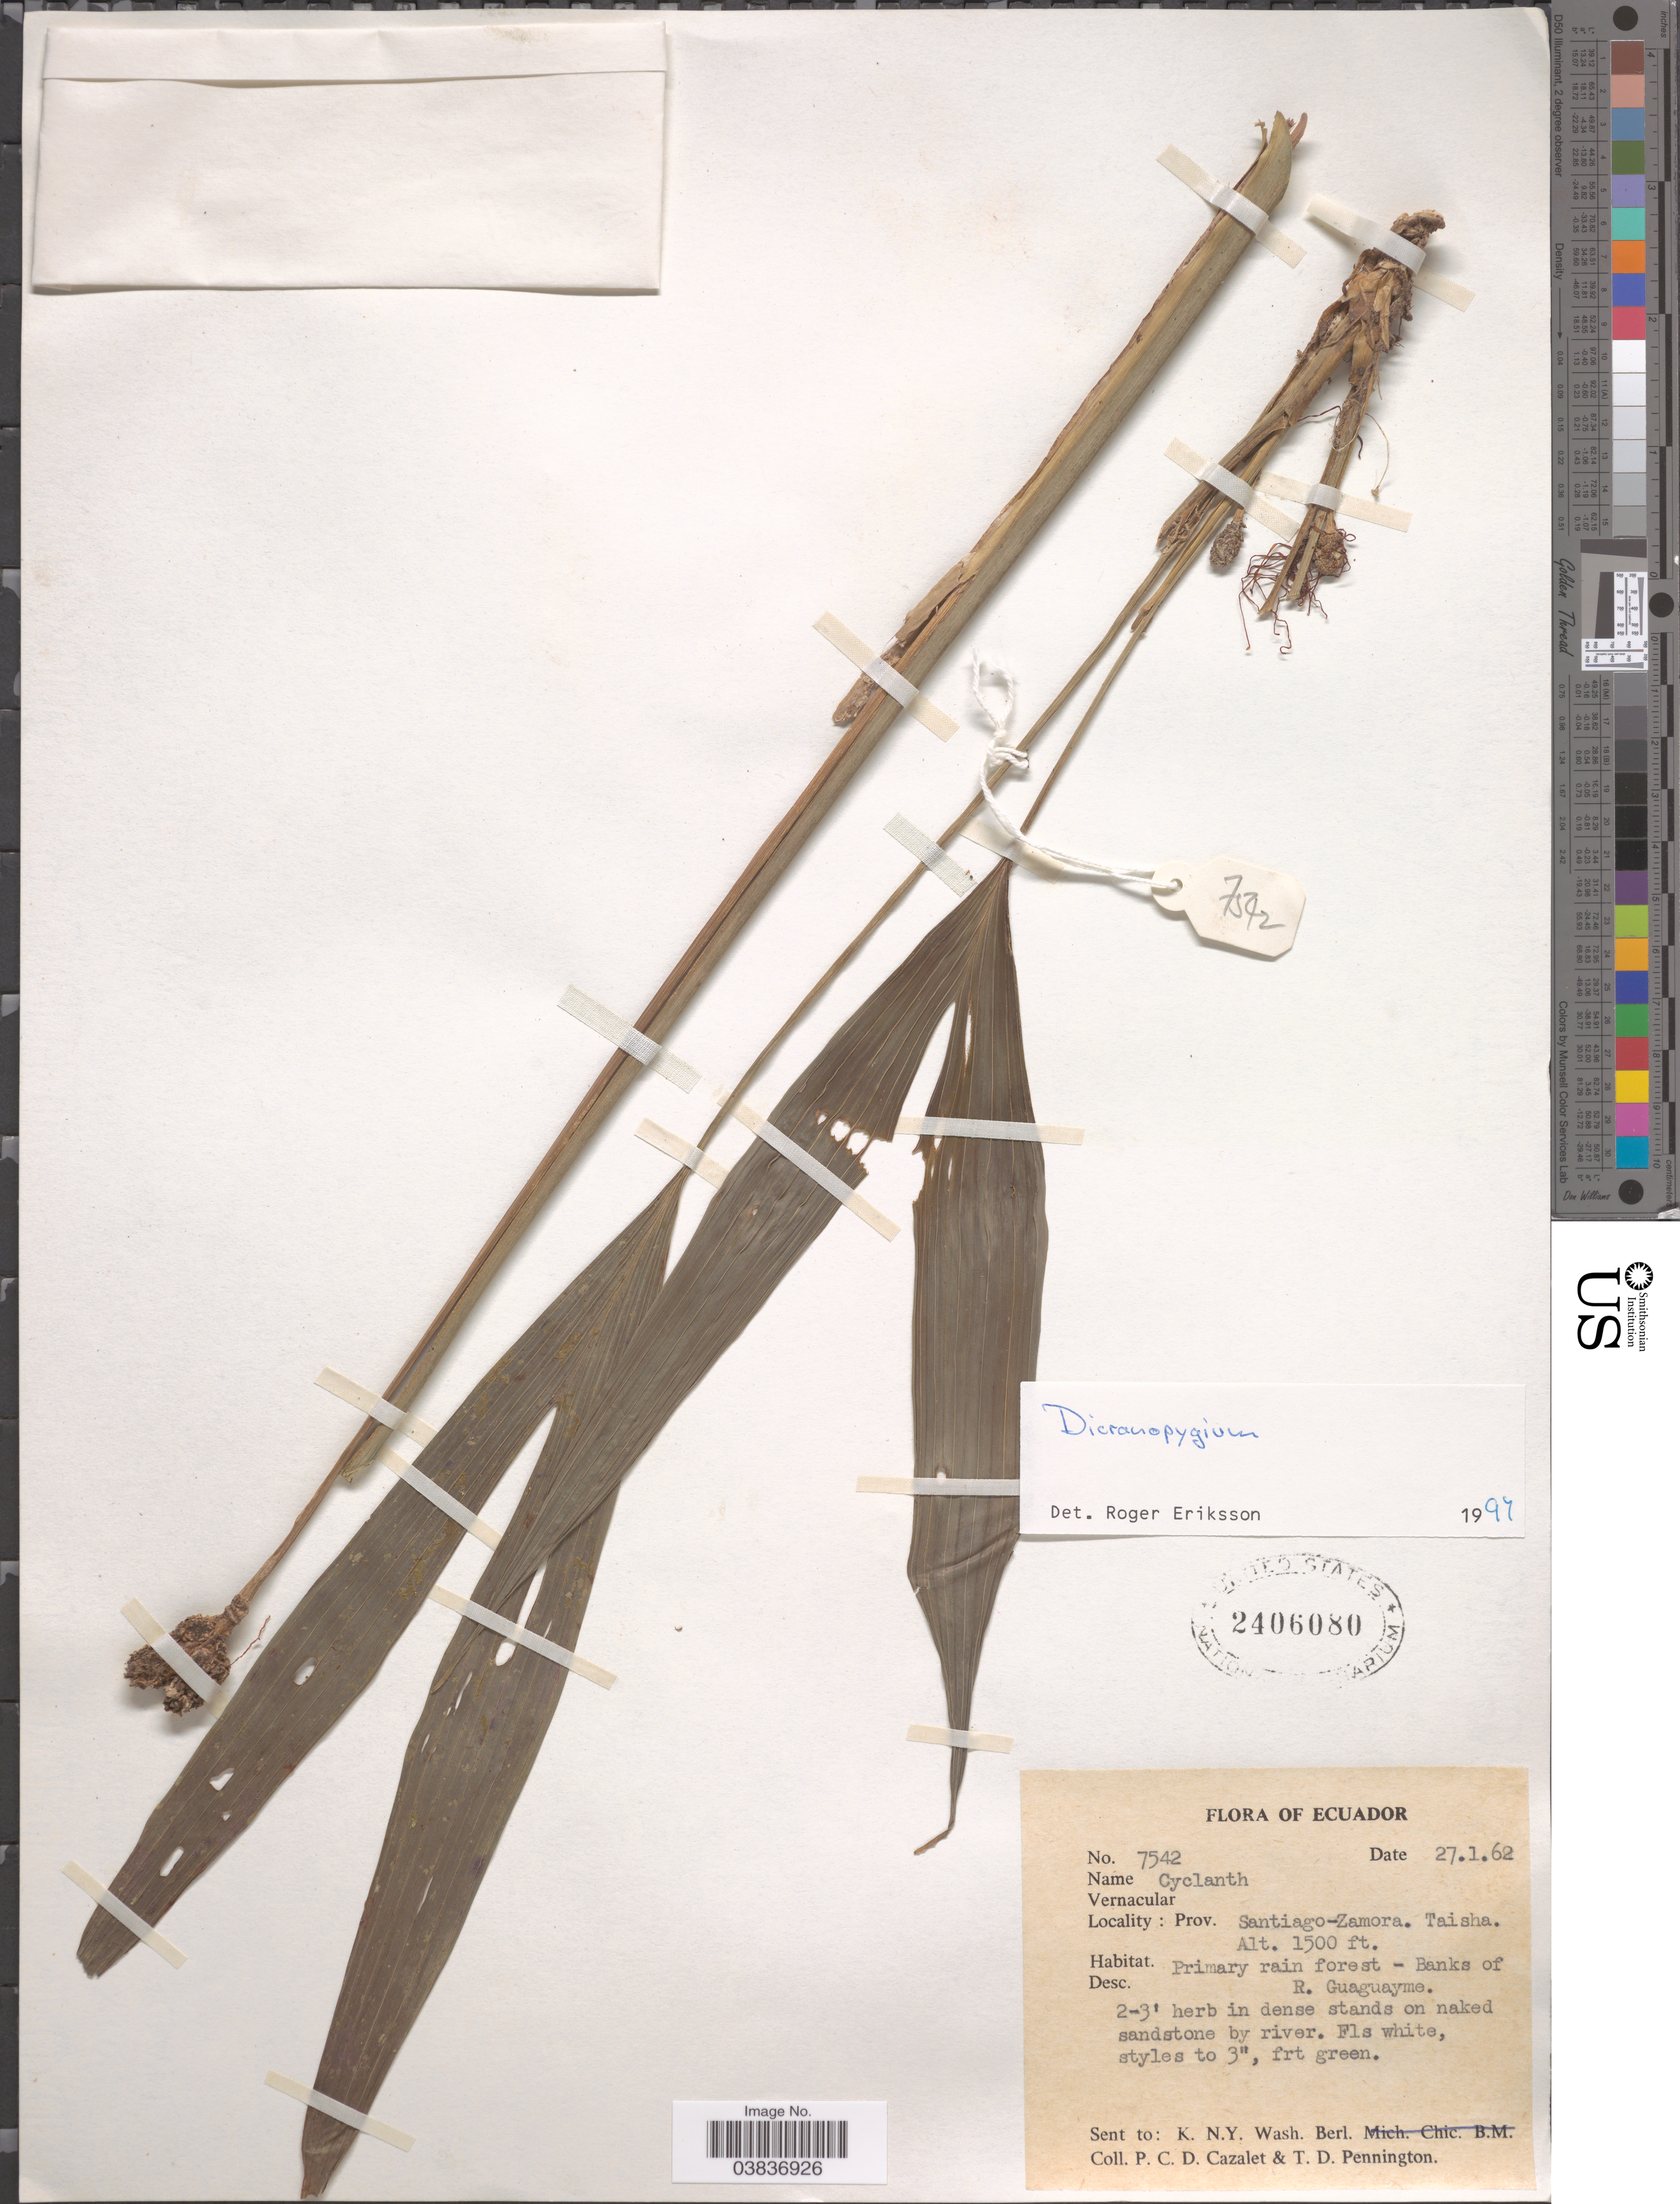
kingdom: Plantae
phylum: Tracheophyta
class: Liliopsida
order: Pandanales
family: Cyclanthaceae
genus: Dicranopygium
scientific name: Dicranopygium sp.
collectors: P. C. D. Cazalet & T. D. Pennington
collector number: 7542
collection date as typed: Transcribed d/m/y: 27/1/62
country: Ecuador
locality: Prov. Santiago- Zamora. Taisha. Banks of R. Guaguayme.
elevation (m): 457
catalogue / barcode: US 2406080